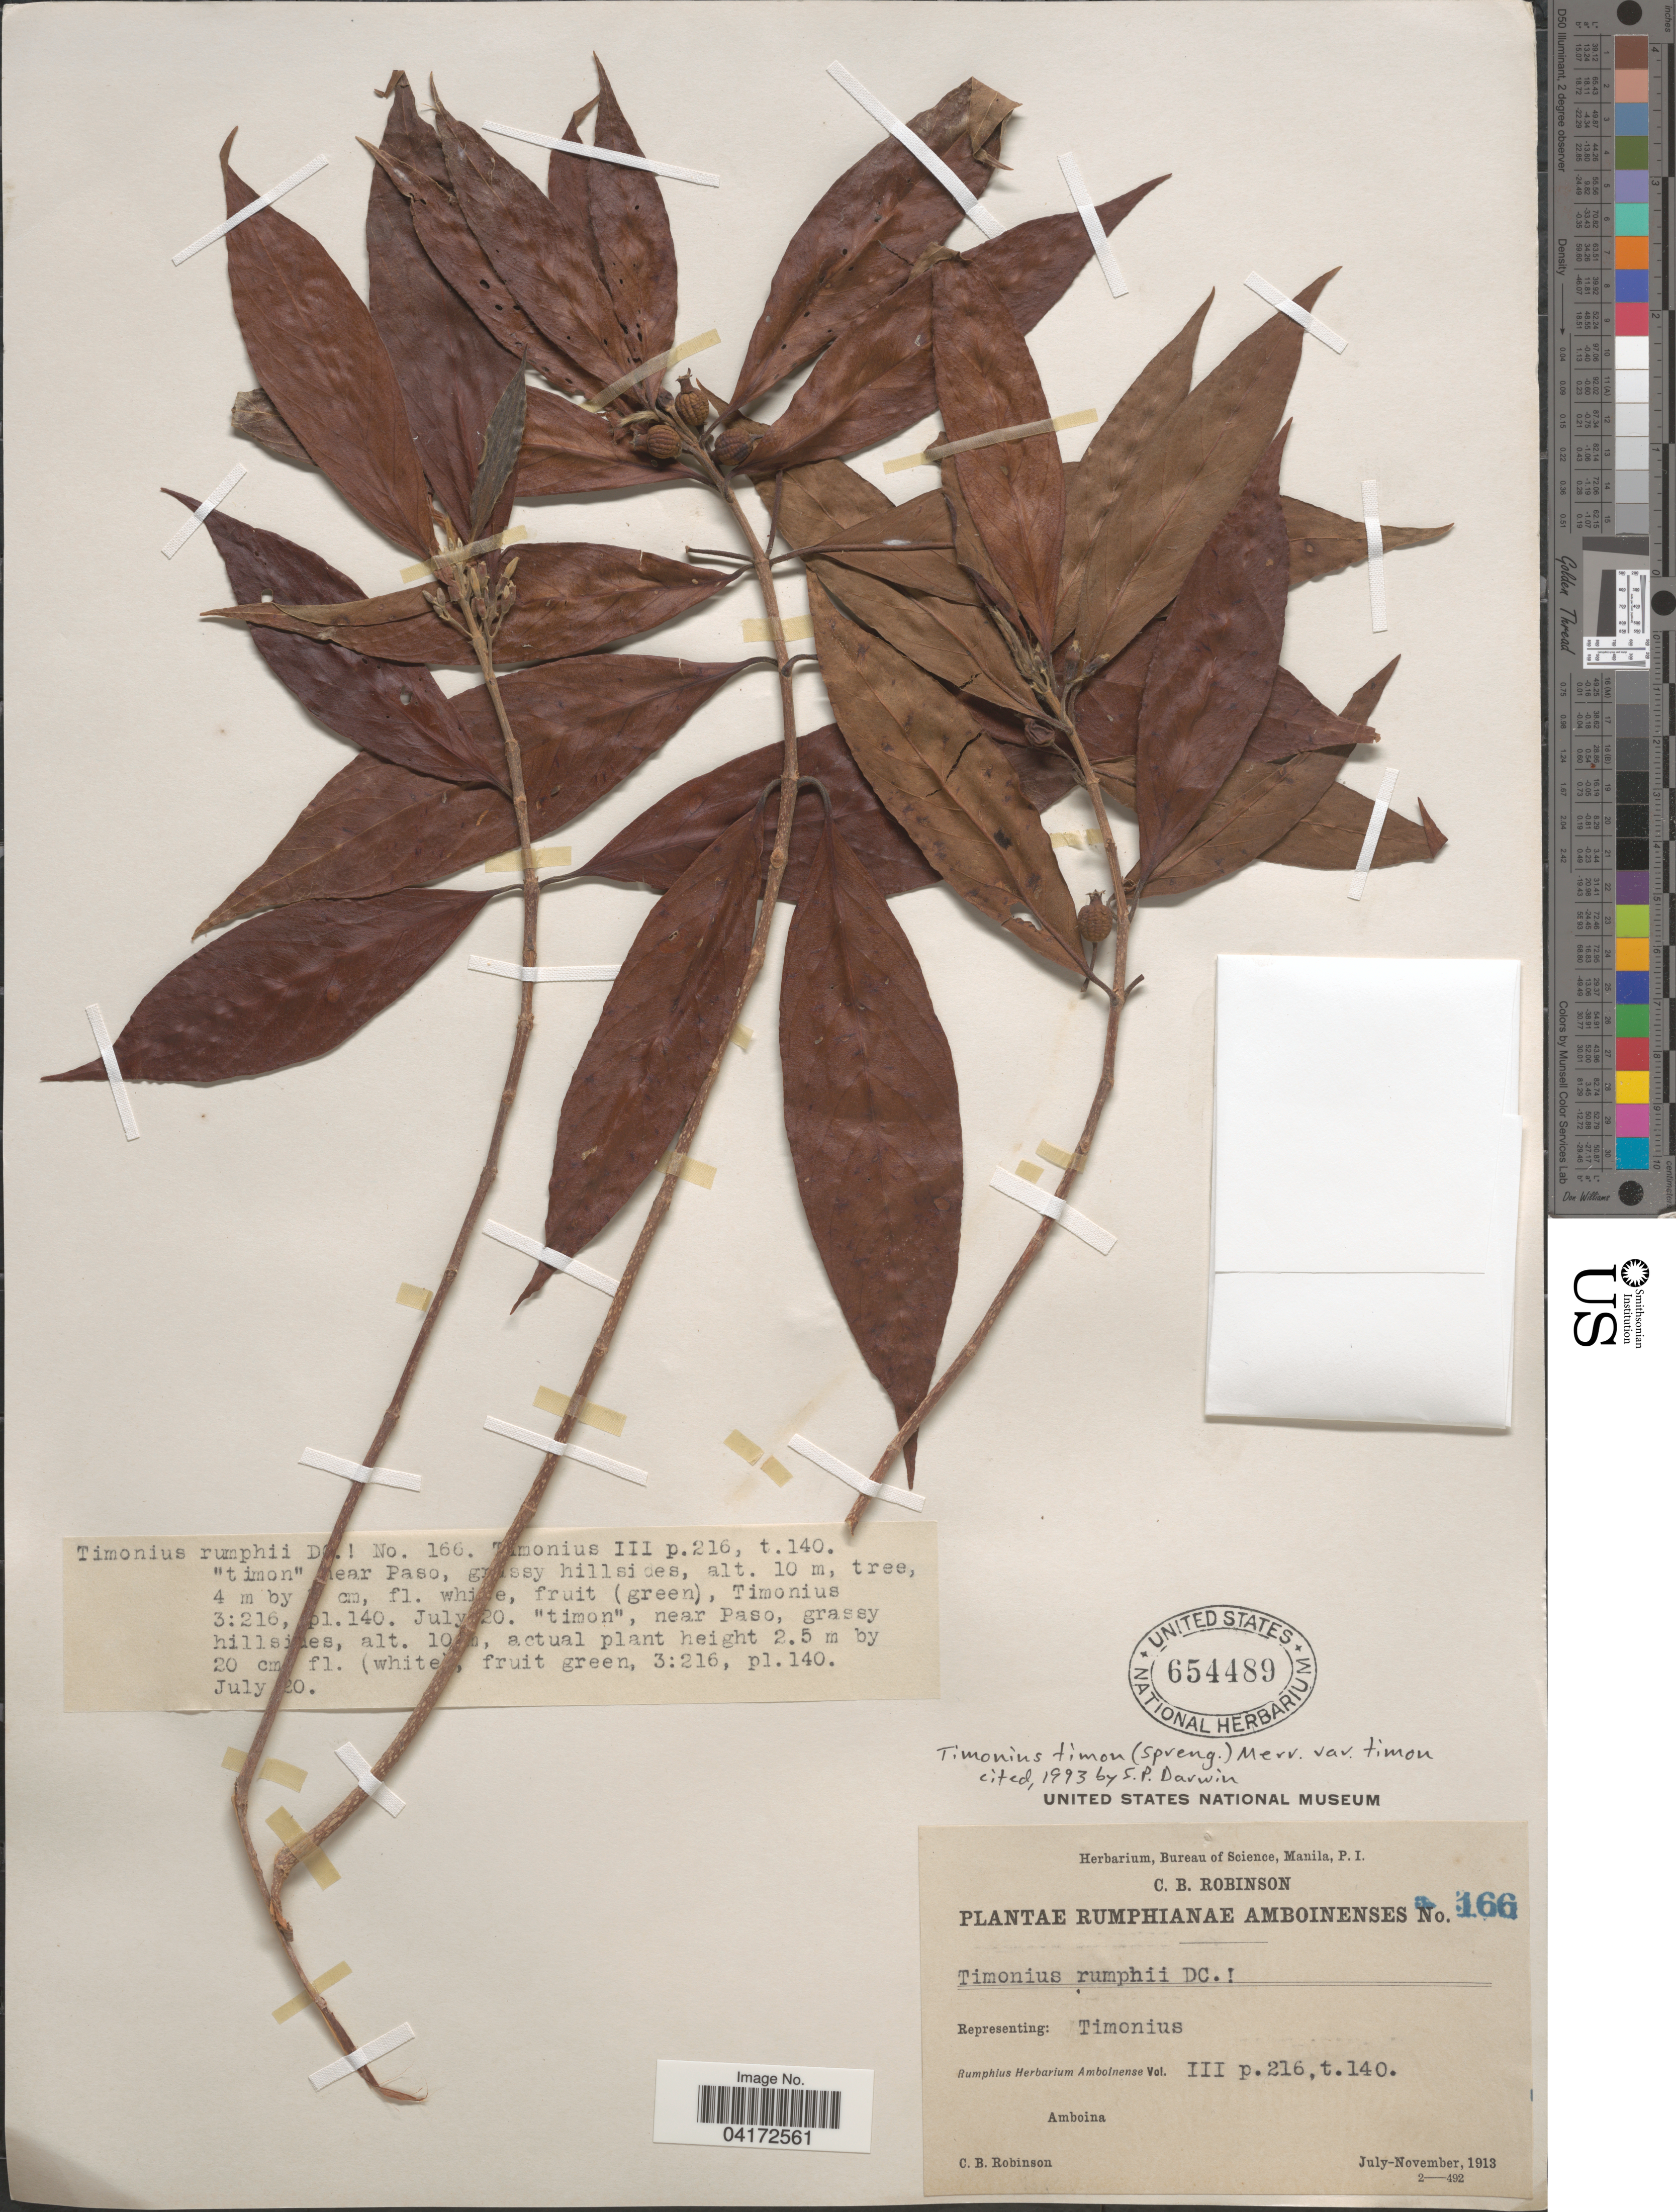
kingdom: Plantae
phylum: Tracheophyta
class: Magnoliopsida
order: Gentianales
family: Rubiaceae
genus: Timonius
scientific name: Timonius rumphii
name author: DC.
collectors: C. Robinson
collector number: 166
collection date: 1913-07/1913-11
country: Indonesia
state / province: Maluku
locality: Amboina.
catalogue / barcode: US 654489